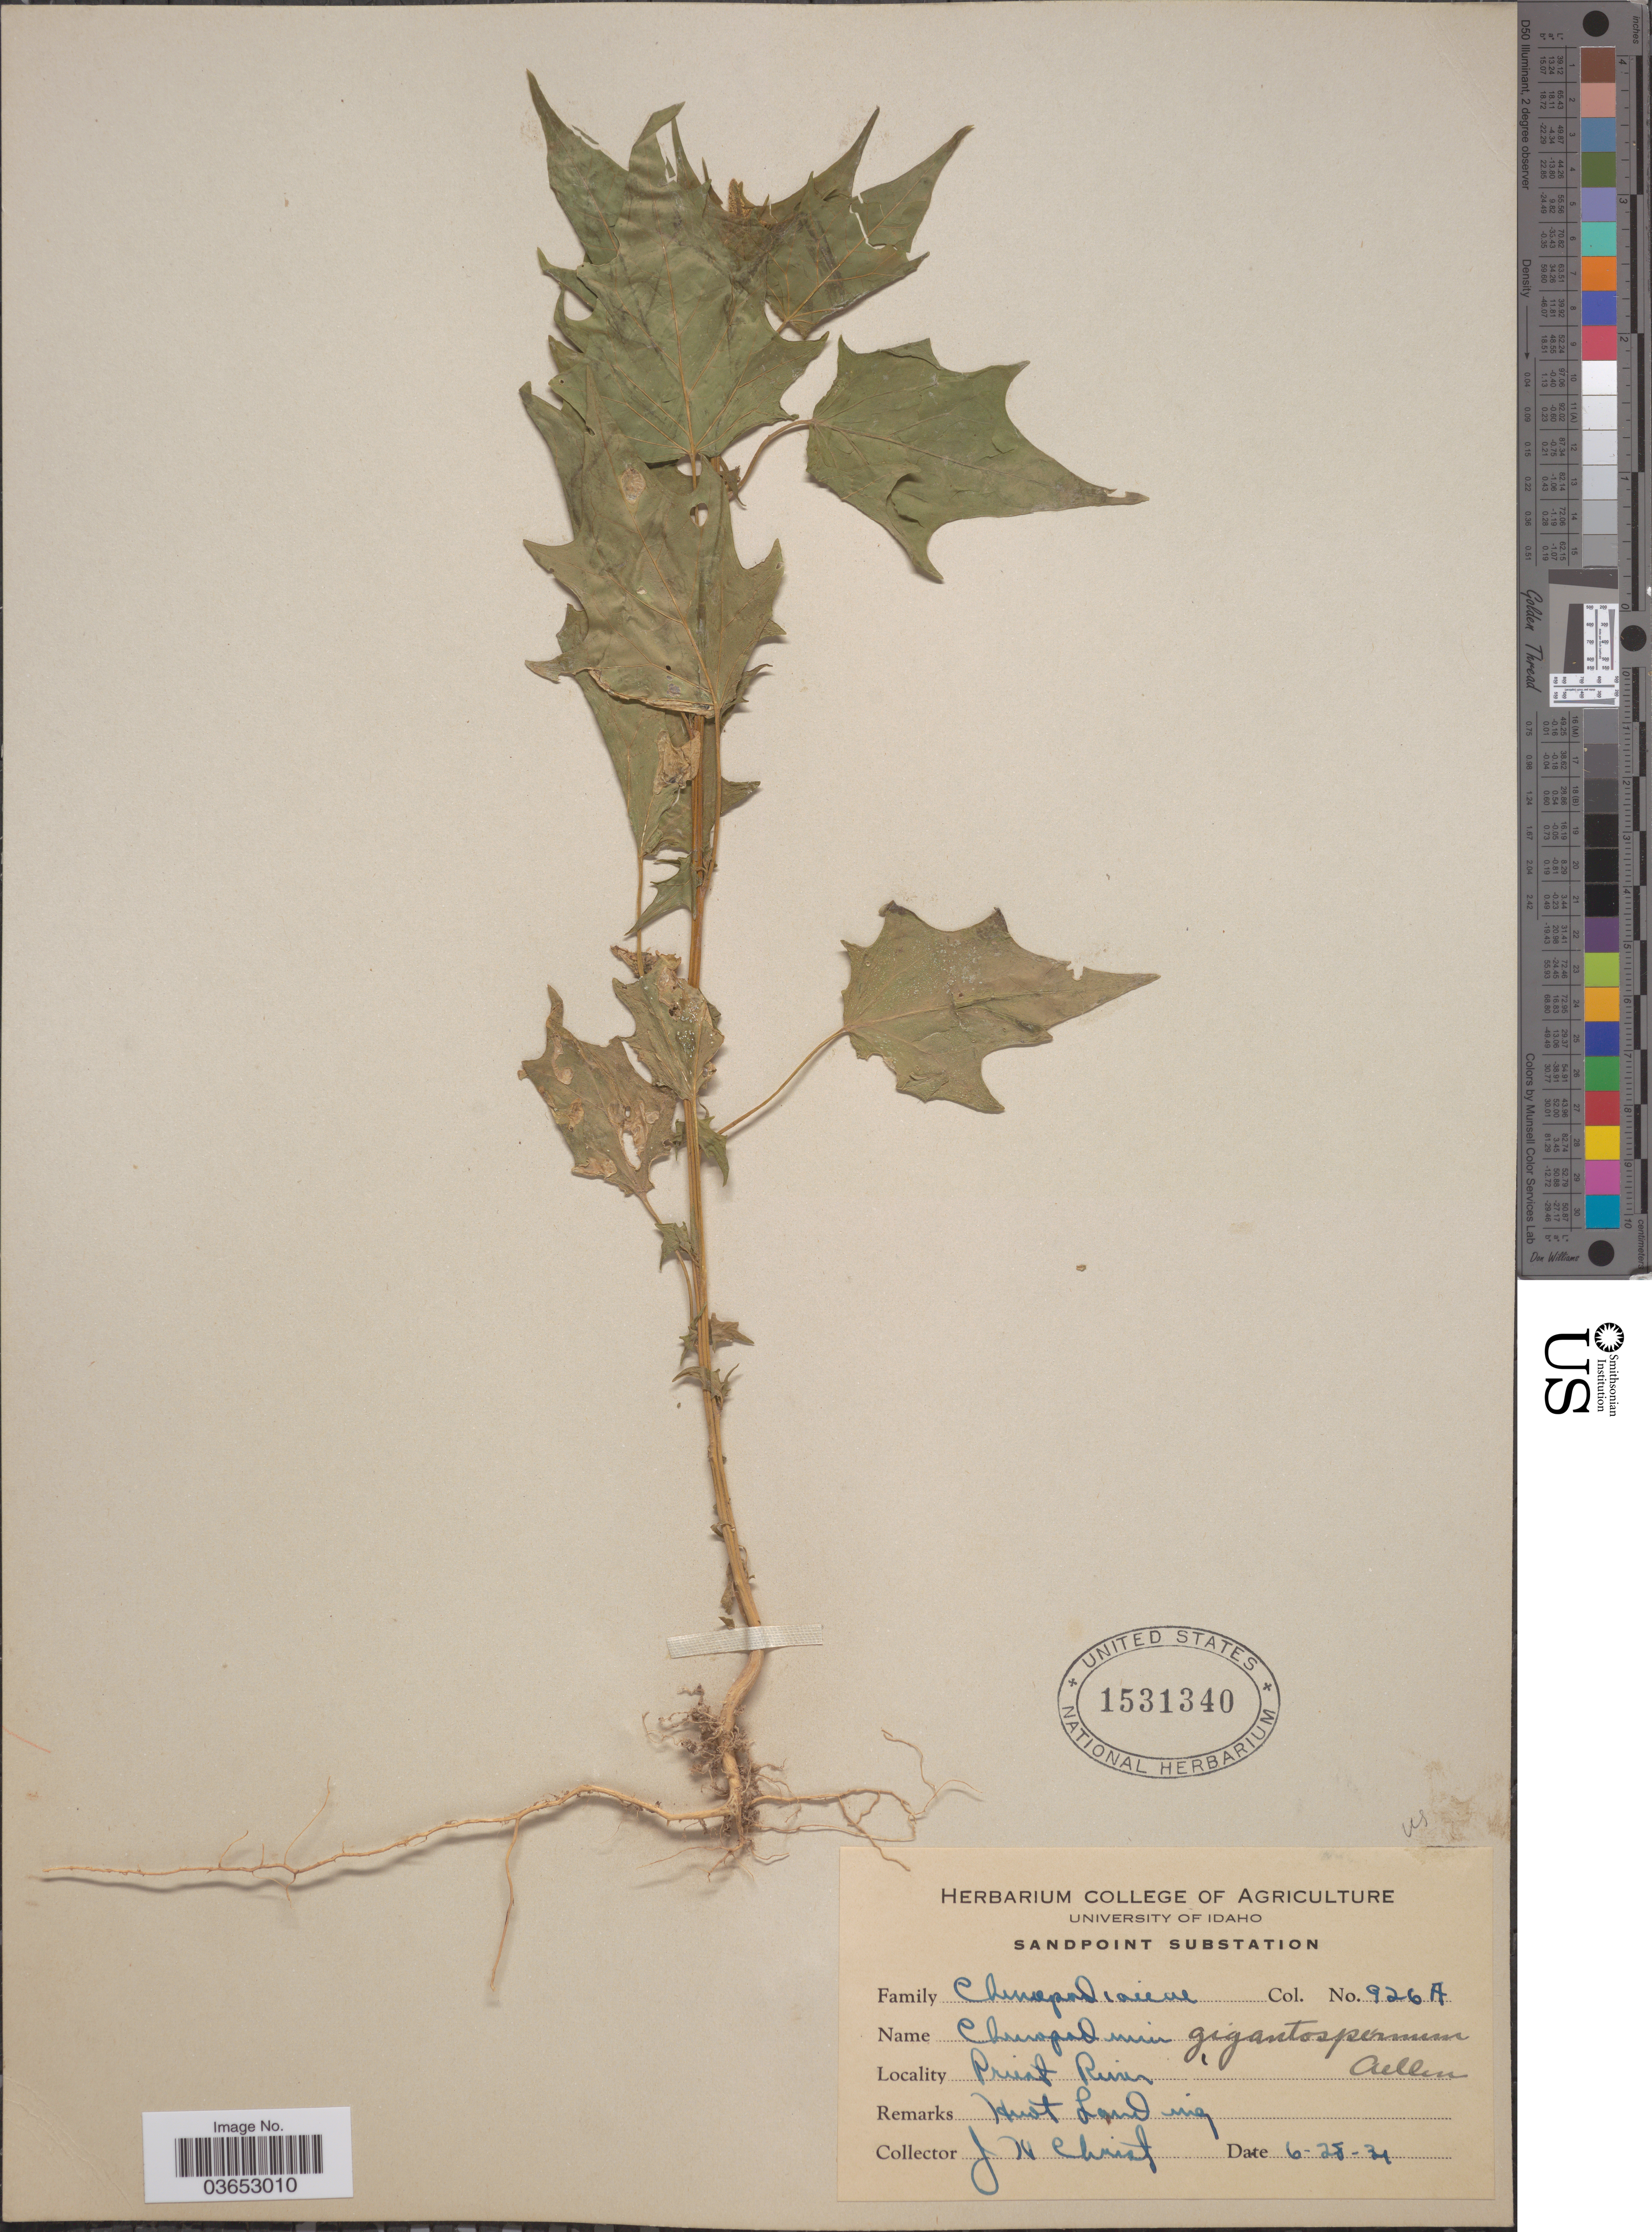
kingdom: Plantae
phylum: Tracheophyta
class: Magnoliopsida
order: Caryophyllales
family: Amaranthaceae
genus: Chenopodium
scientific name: Chenopodium gigantospermum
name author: Aellen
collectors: J. H. Christ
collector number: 926A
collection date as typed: Transcribed d/m/y: 28/6/31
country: United States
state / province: Idaho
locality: Sandpoint Substation. Priest River.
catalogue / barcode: US 1531340